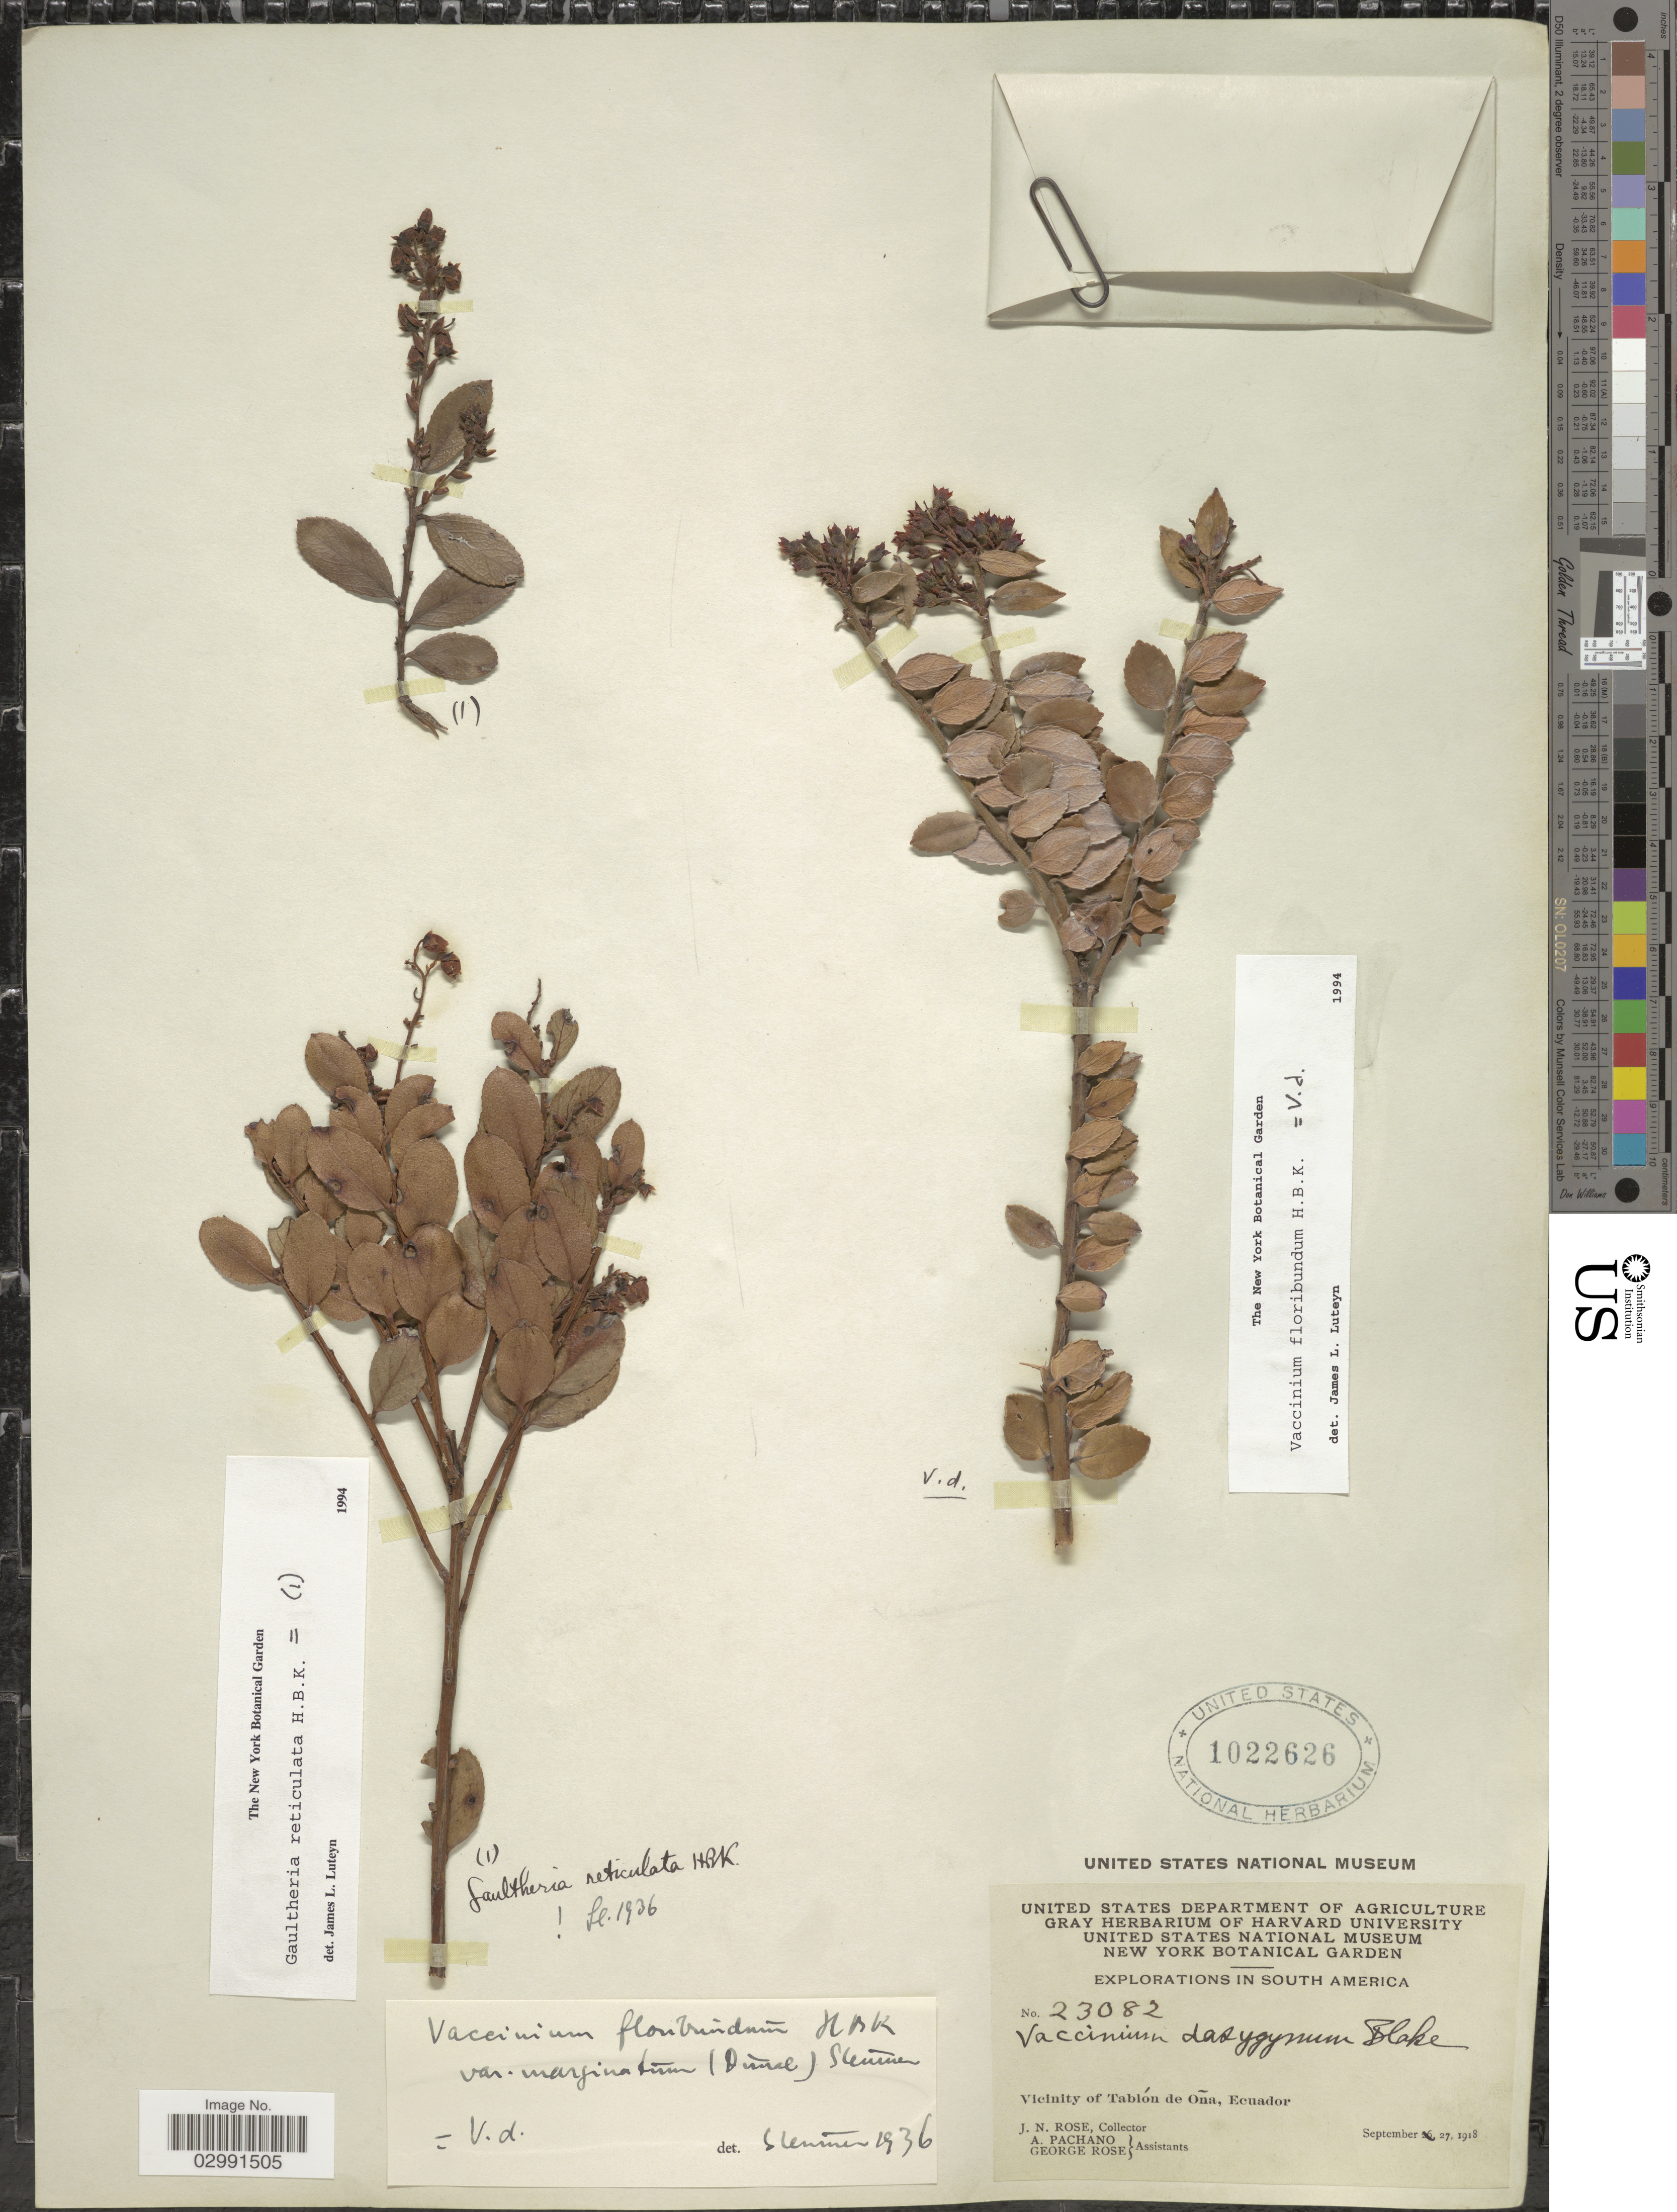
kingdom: Plantae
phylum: Tracheophyta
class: Magnoliopsida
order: Ericales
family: Ericaceae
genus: Vaccinium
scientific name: Vaccinium floribundum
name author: Kunth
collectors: J. N. Rose, A. Pachano & G. Rose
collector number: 23082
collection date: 1918-09-27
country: Ecuador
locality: Vicinity of Tablón de Oña.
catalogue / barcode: US 1022626